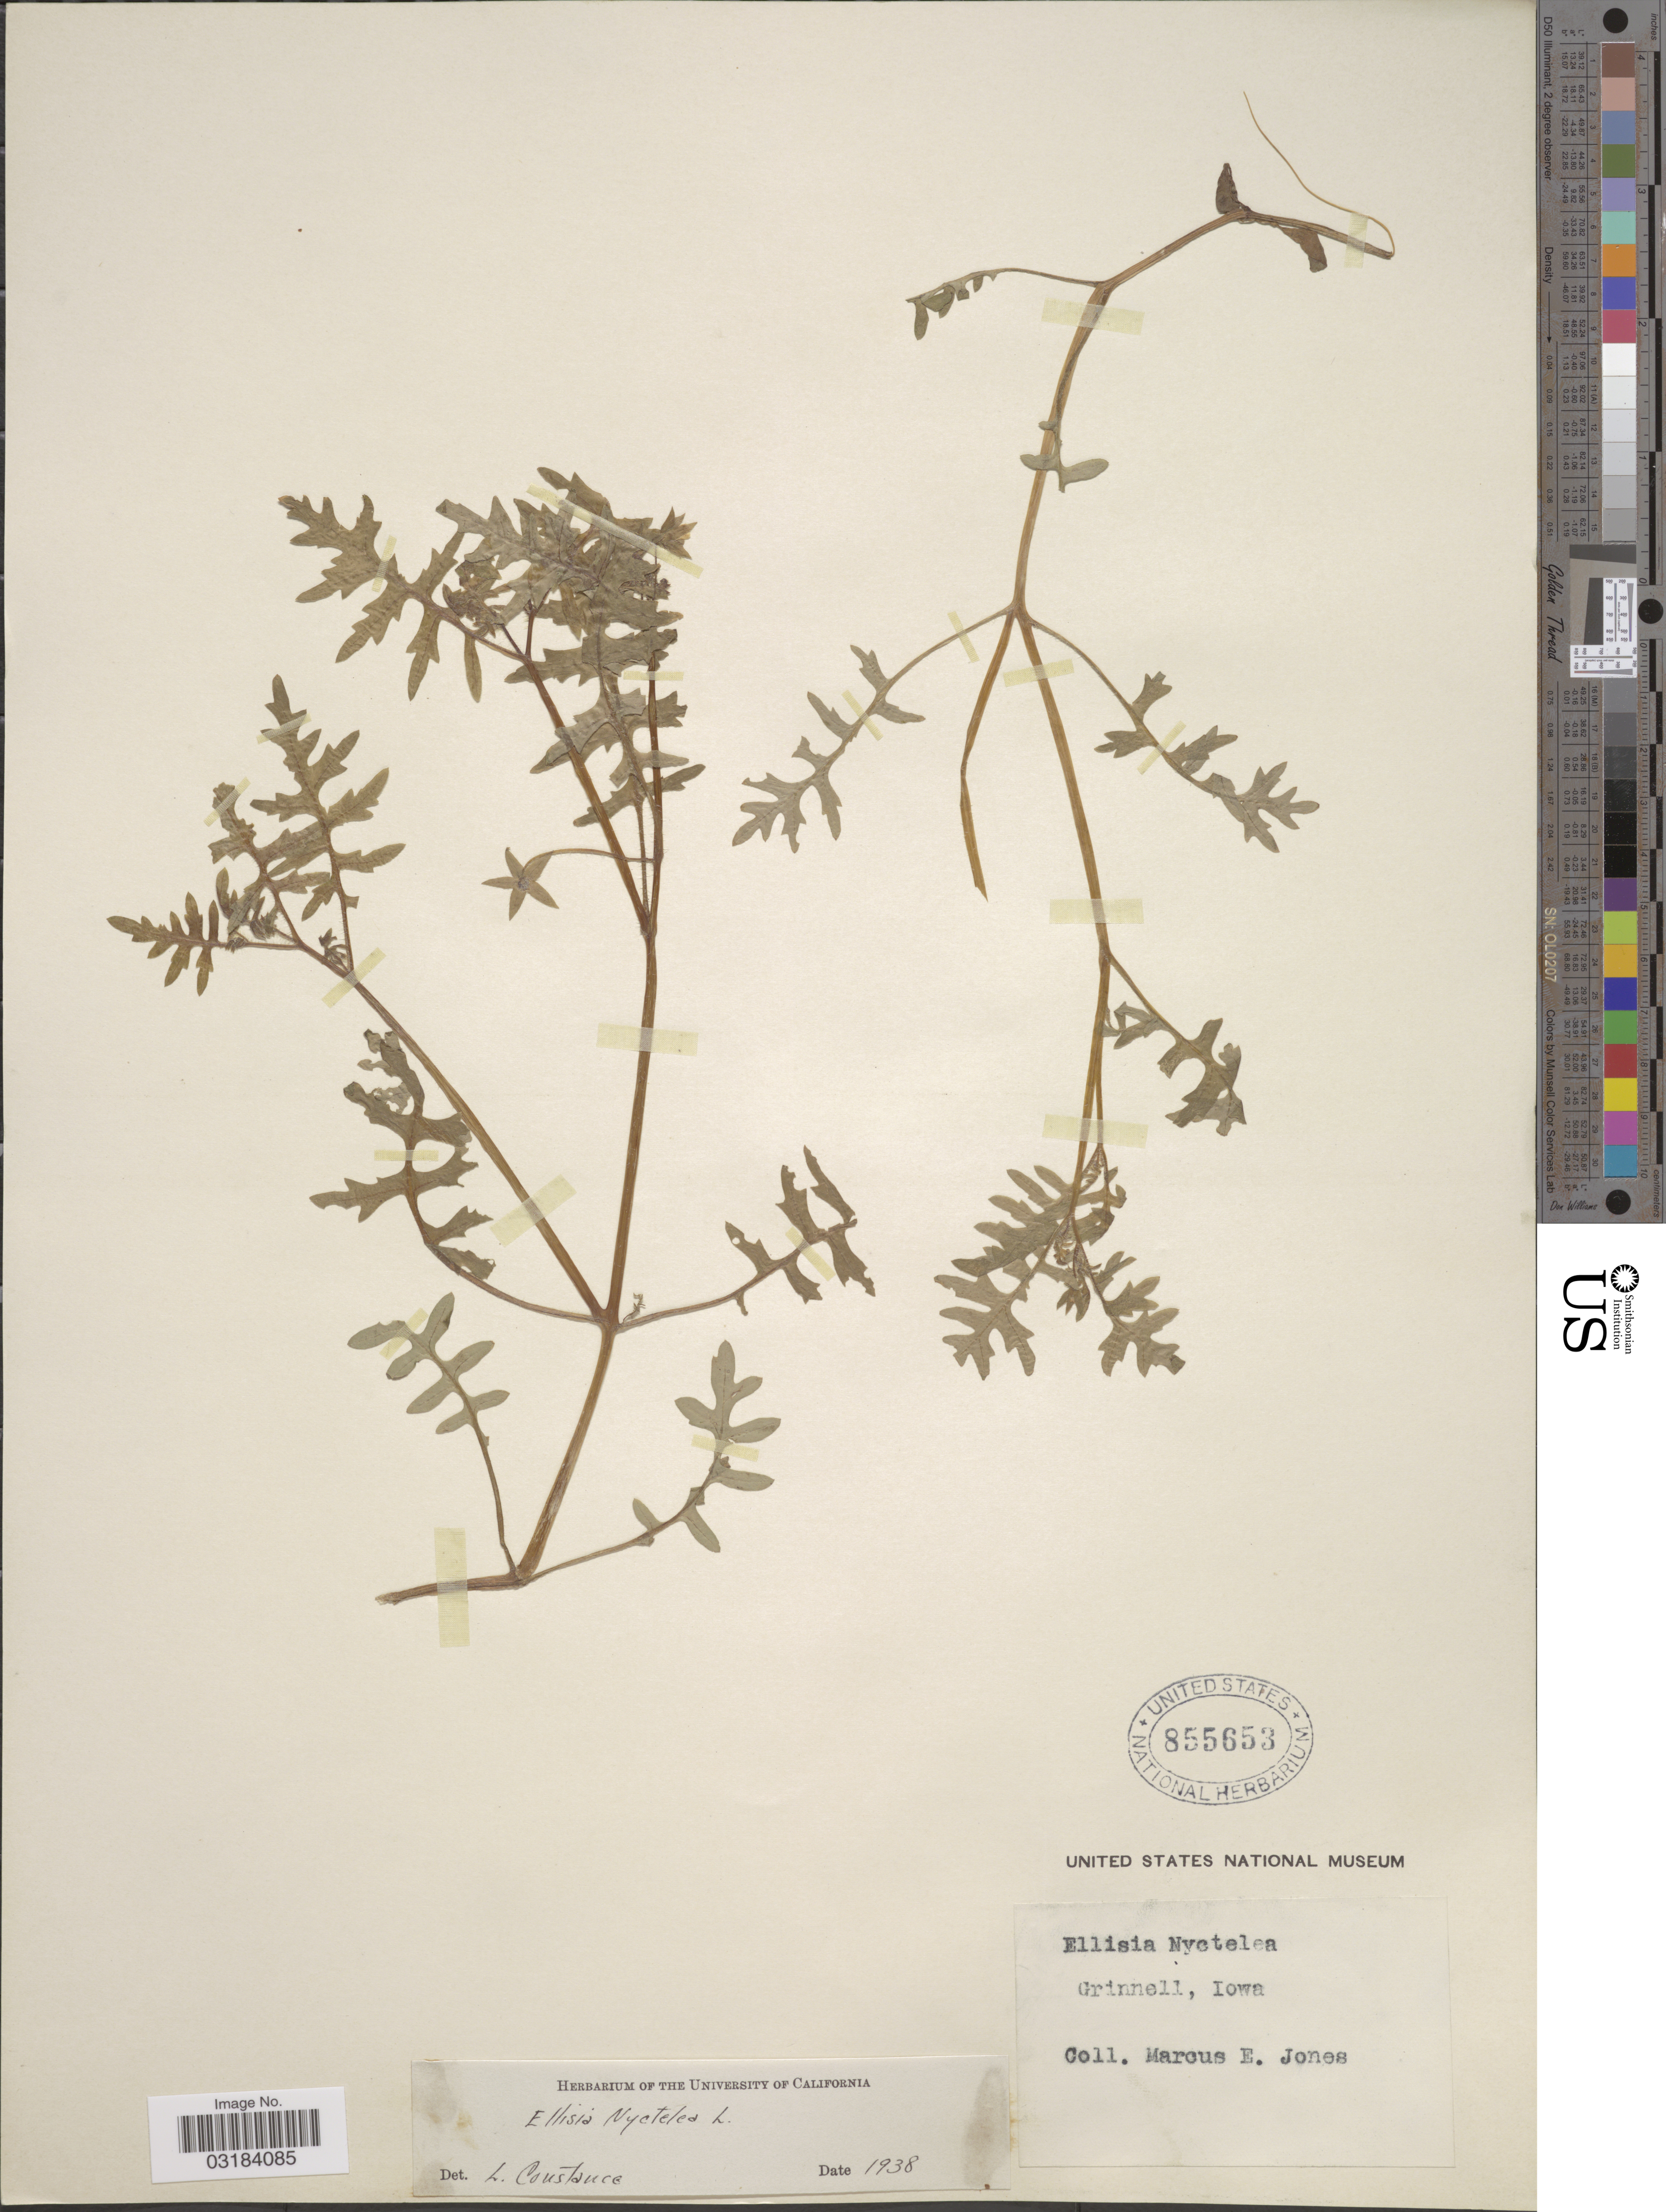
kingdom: Plantae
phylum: Tracheophyta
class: Magnoliopsida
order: Boraginales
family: Hydrophyllaceae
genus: Ellisia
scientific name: Ellisia nyctelea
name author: L.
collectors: M. E. Jones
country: United States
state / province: Iowa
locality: Grinnell.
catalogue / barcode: US 855653